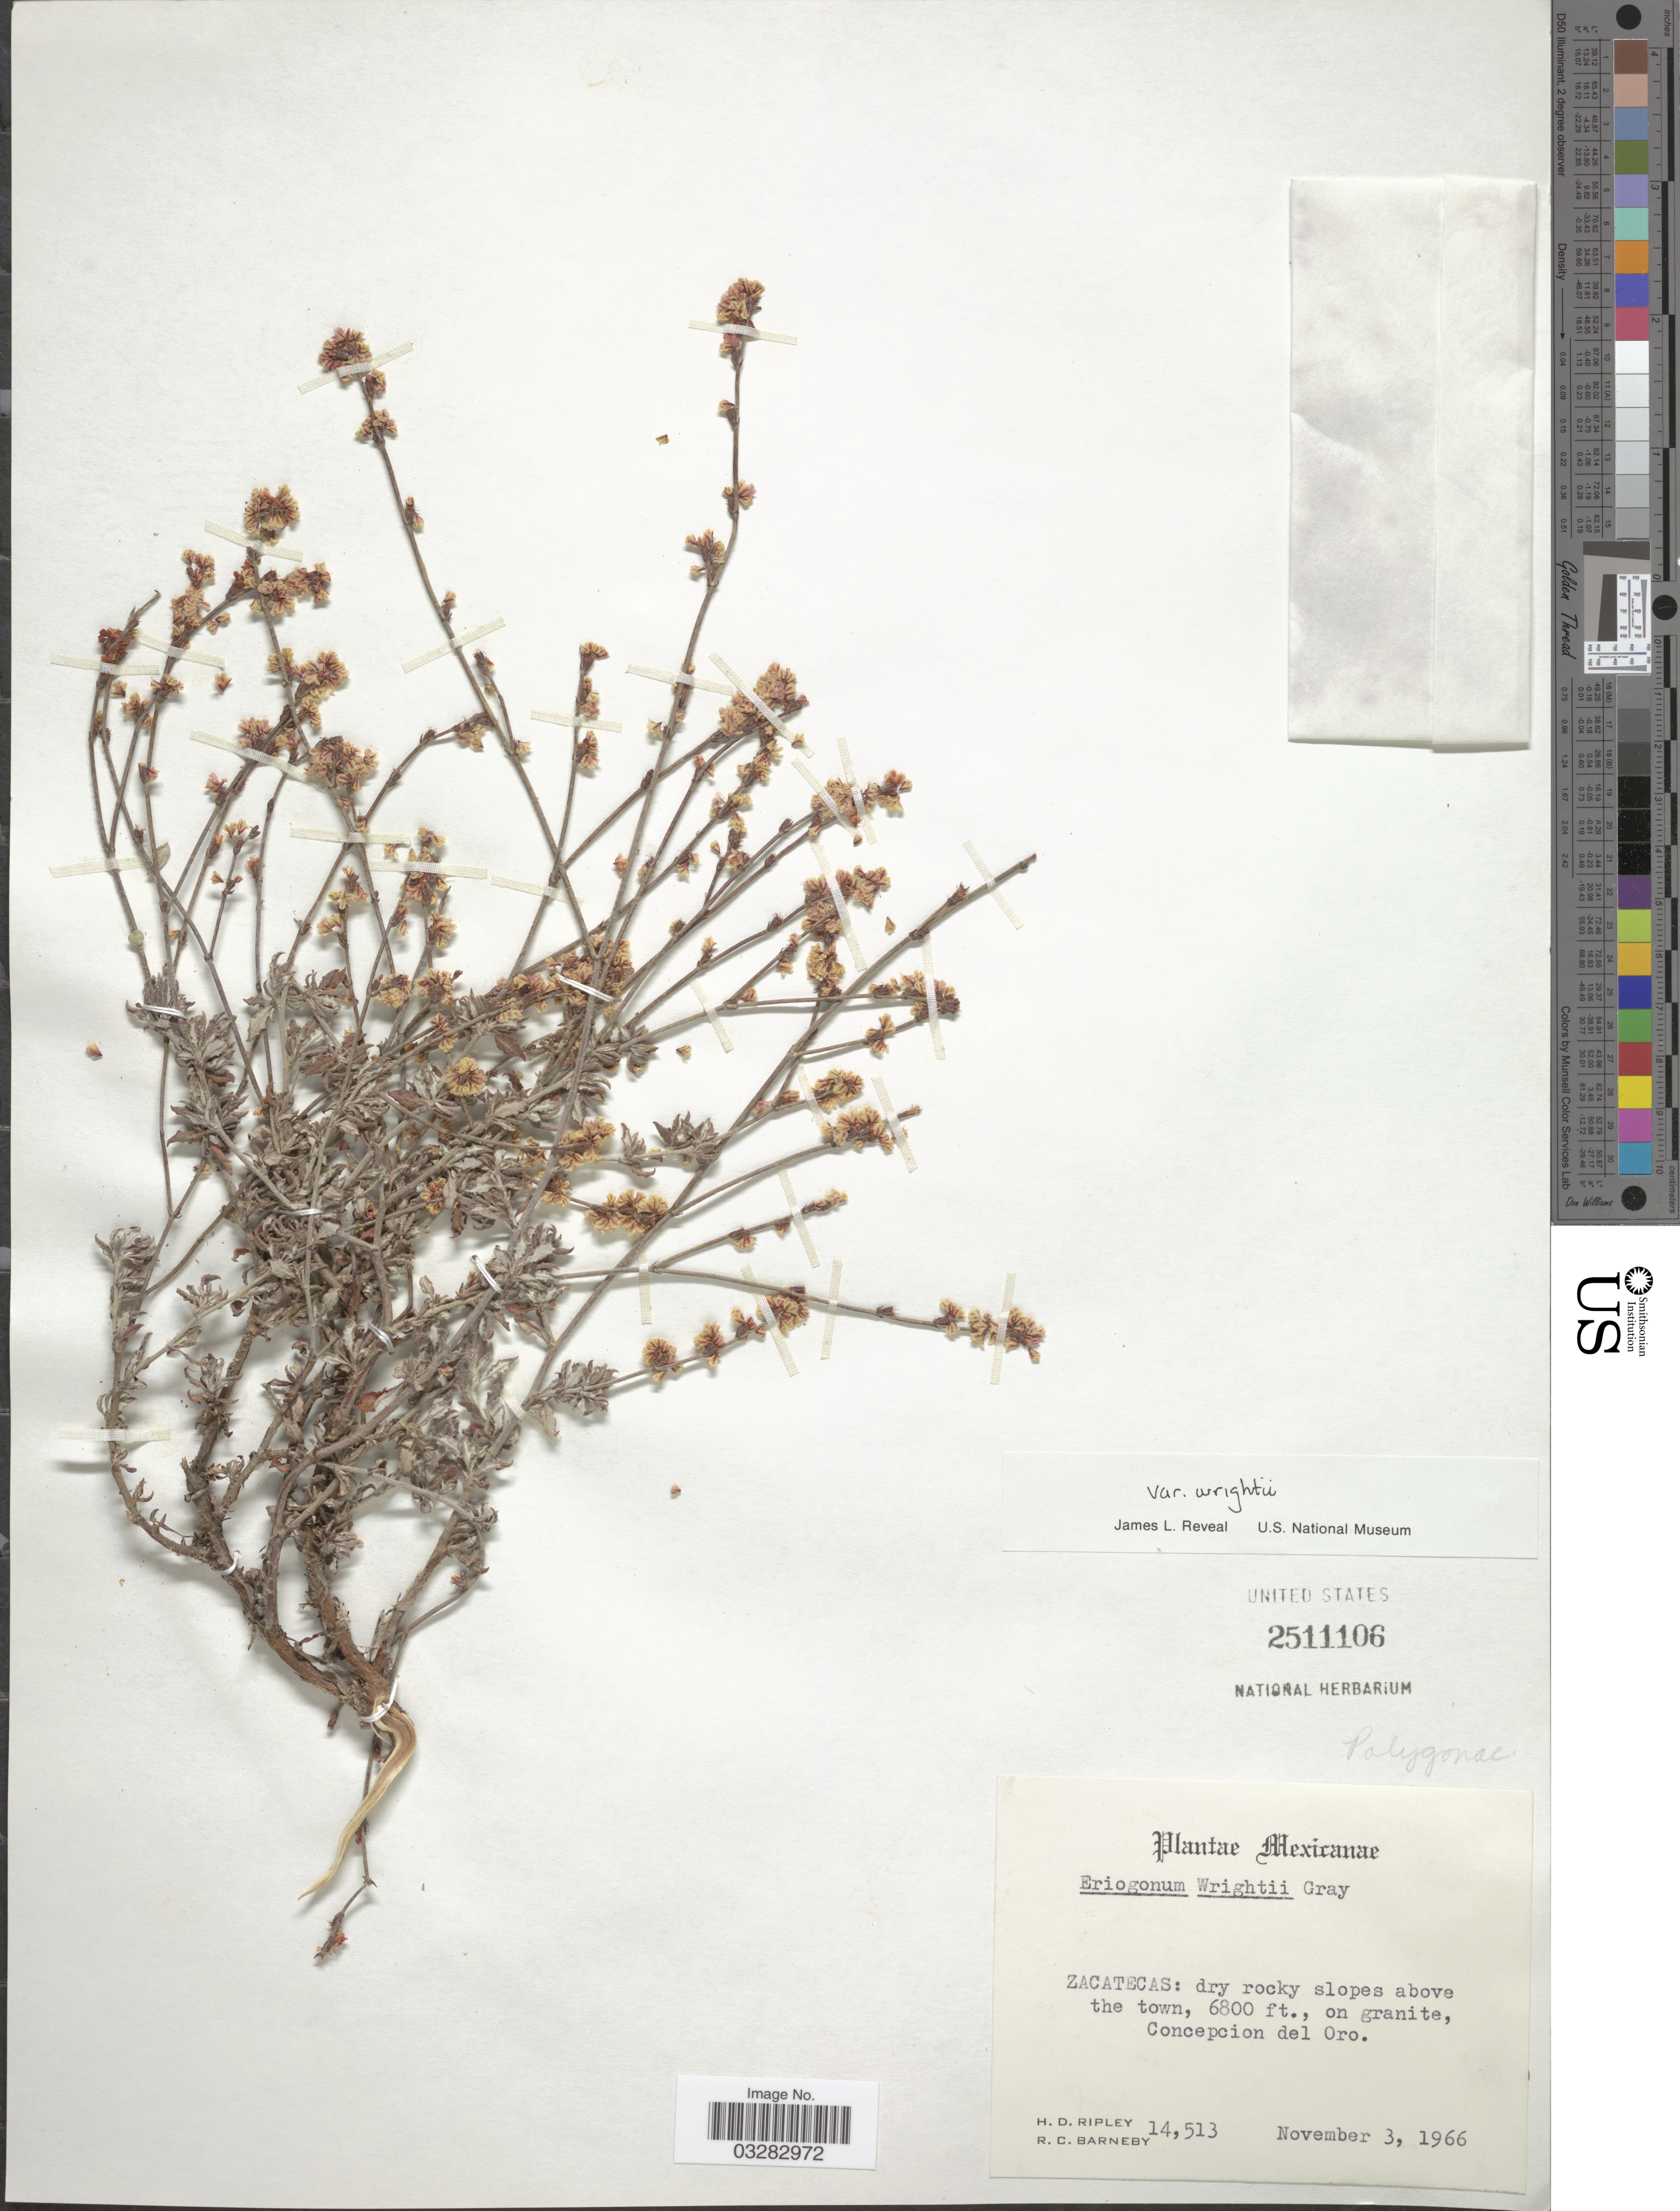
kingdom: Plantae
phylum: Tracheophyta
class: Magnoliopsida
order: Caryophyllales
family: Polygonaceae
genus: Eriogonum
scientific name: Eriogonum wrightii var. wrightii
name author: Torr. ex Benth.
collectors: H. Ripley & R. C. Barneby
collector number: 14513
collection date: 1966-11-03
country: Mexico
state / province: Zacatecas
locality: Dry rocky slopes above the town, on granite, Concepcion del Oro.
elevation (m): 2073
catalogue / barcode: US 2511106